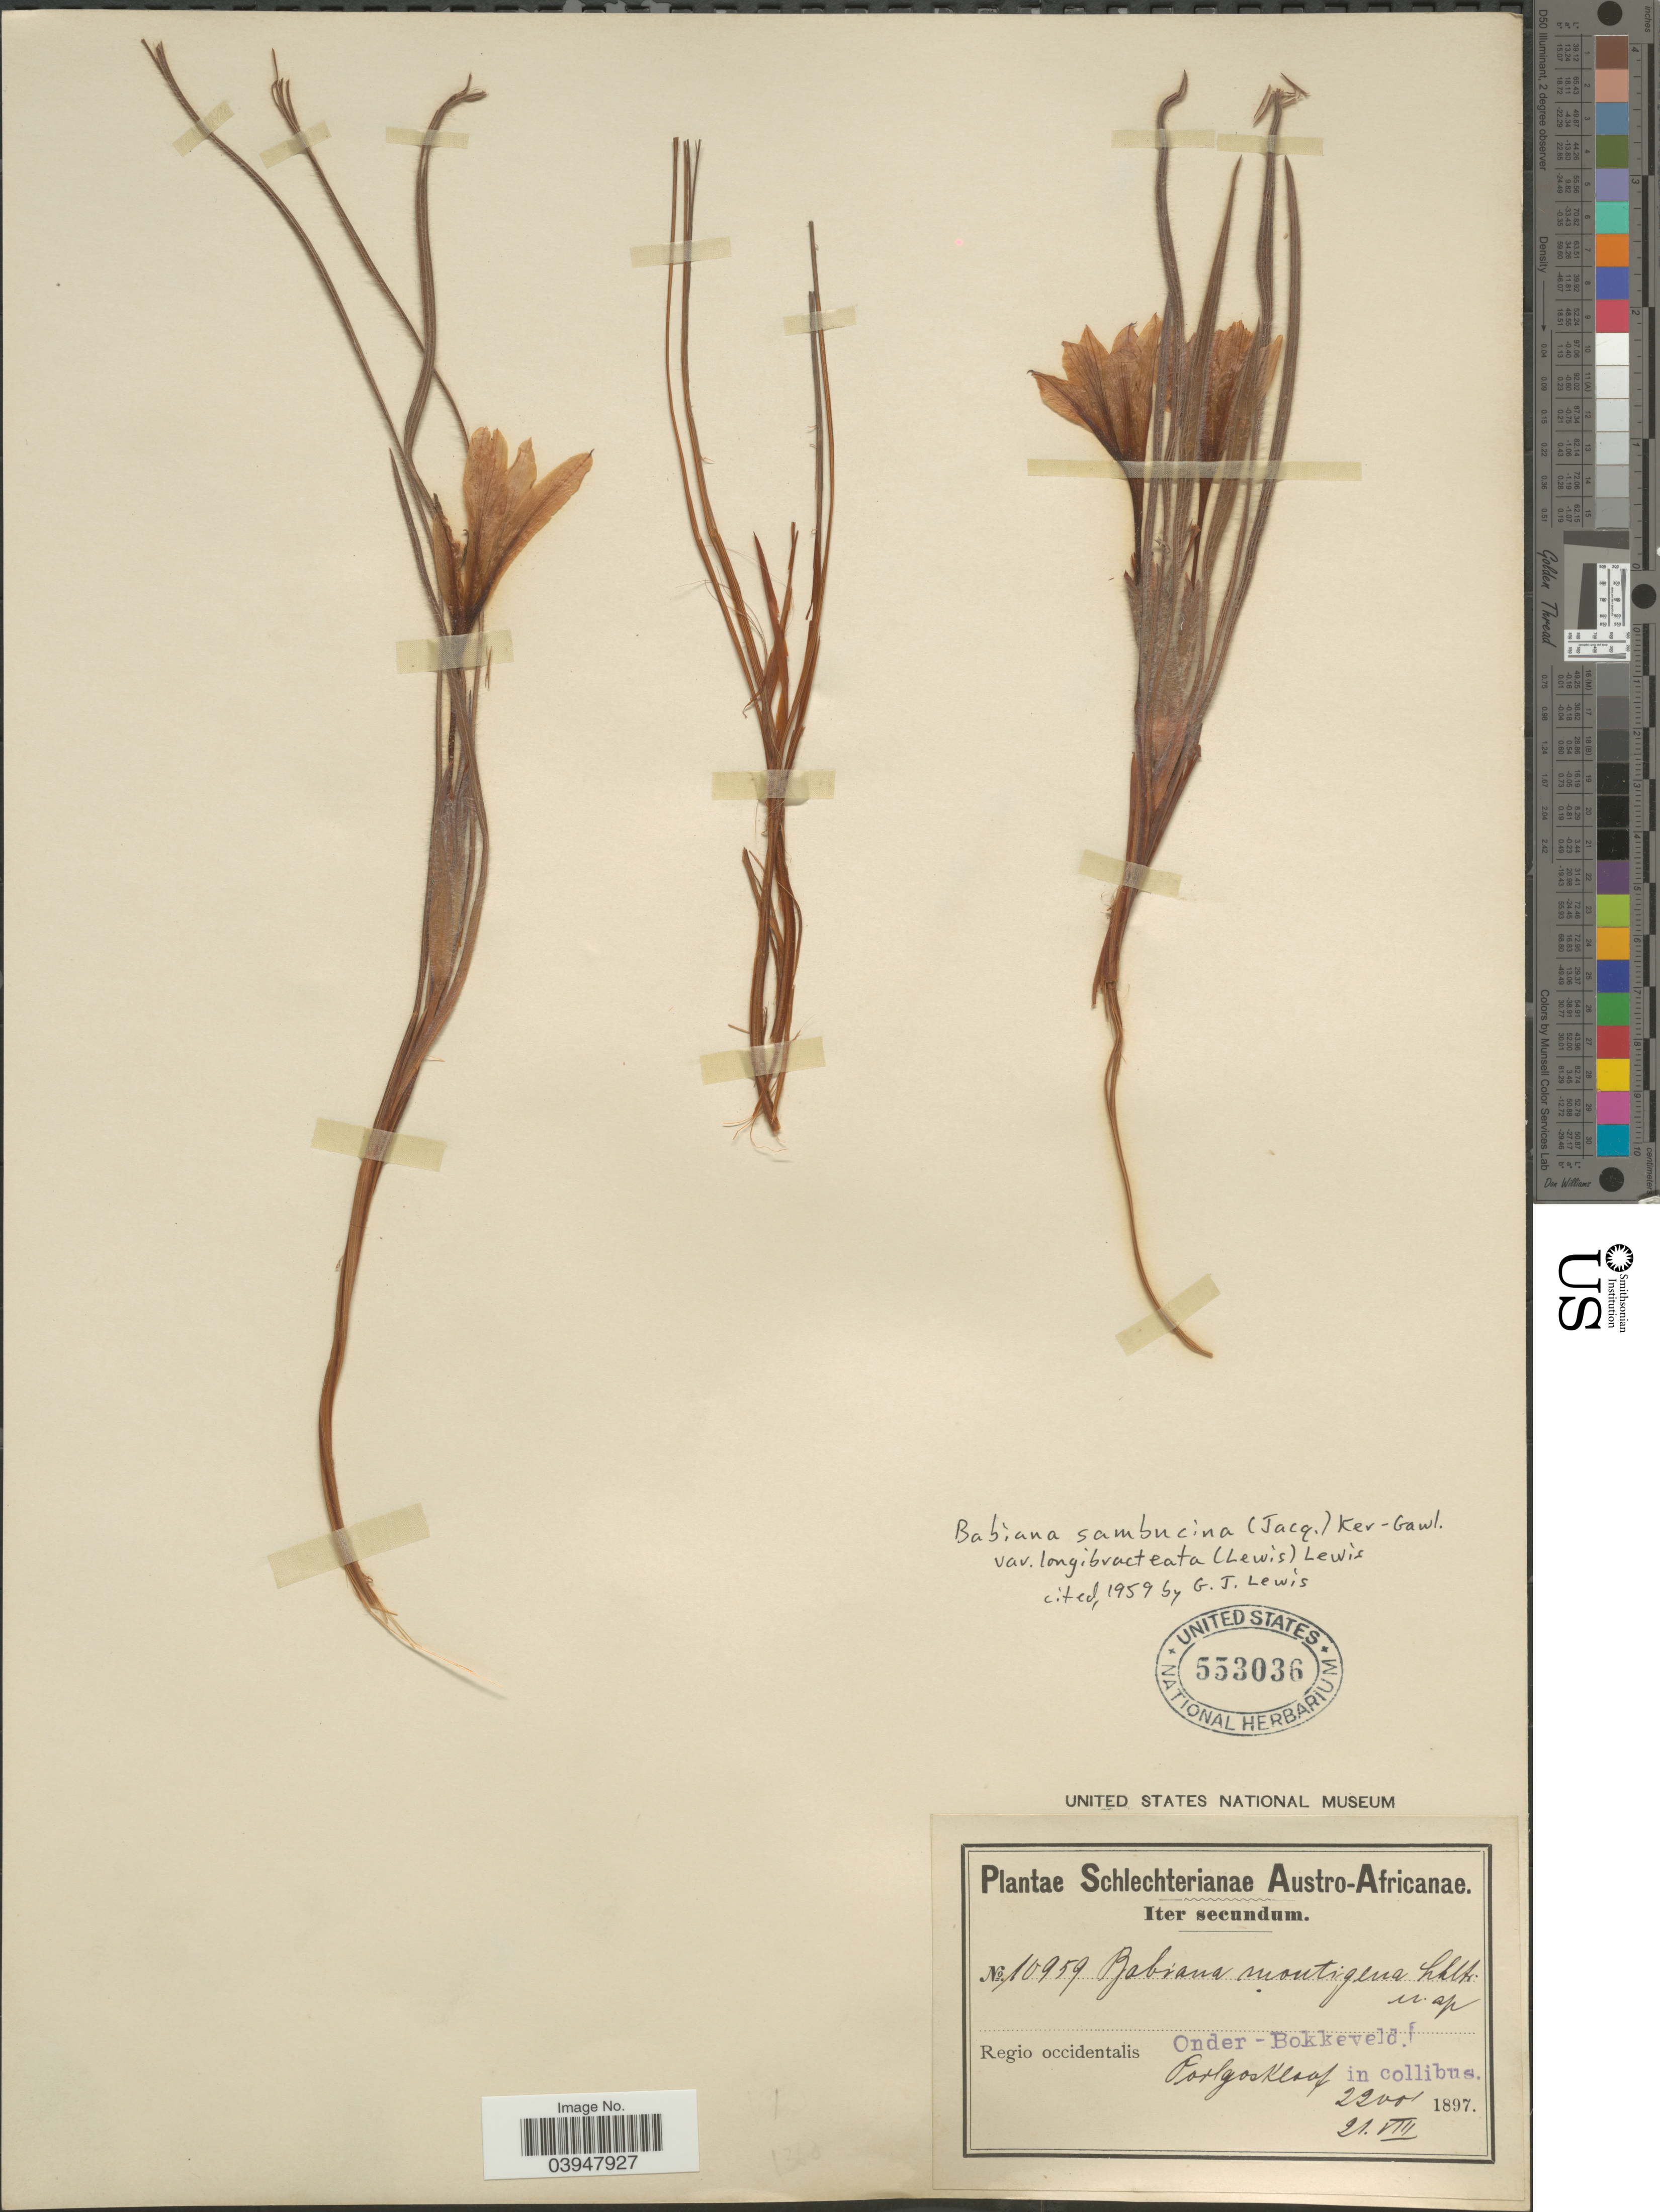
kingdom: Plantae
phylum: Tracheophyta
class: Liliopsida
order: Asparagales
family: Iridaceae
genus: Babiana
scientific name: Babiana sambucina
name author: (Jacq.) Ker Gawl.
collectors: Schlechter, --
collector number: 10959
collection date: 1897-08-21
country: South Africa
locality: Austro-Africanae. Regio occidentalis Onder - Bokkeveld. in collibus. Oorlgoskloof.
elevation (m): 671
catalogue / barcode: US 553036